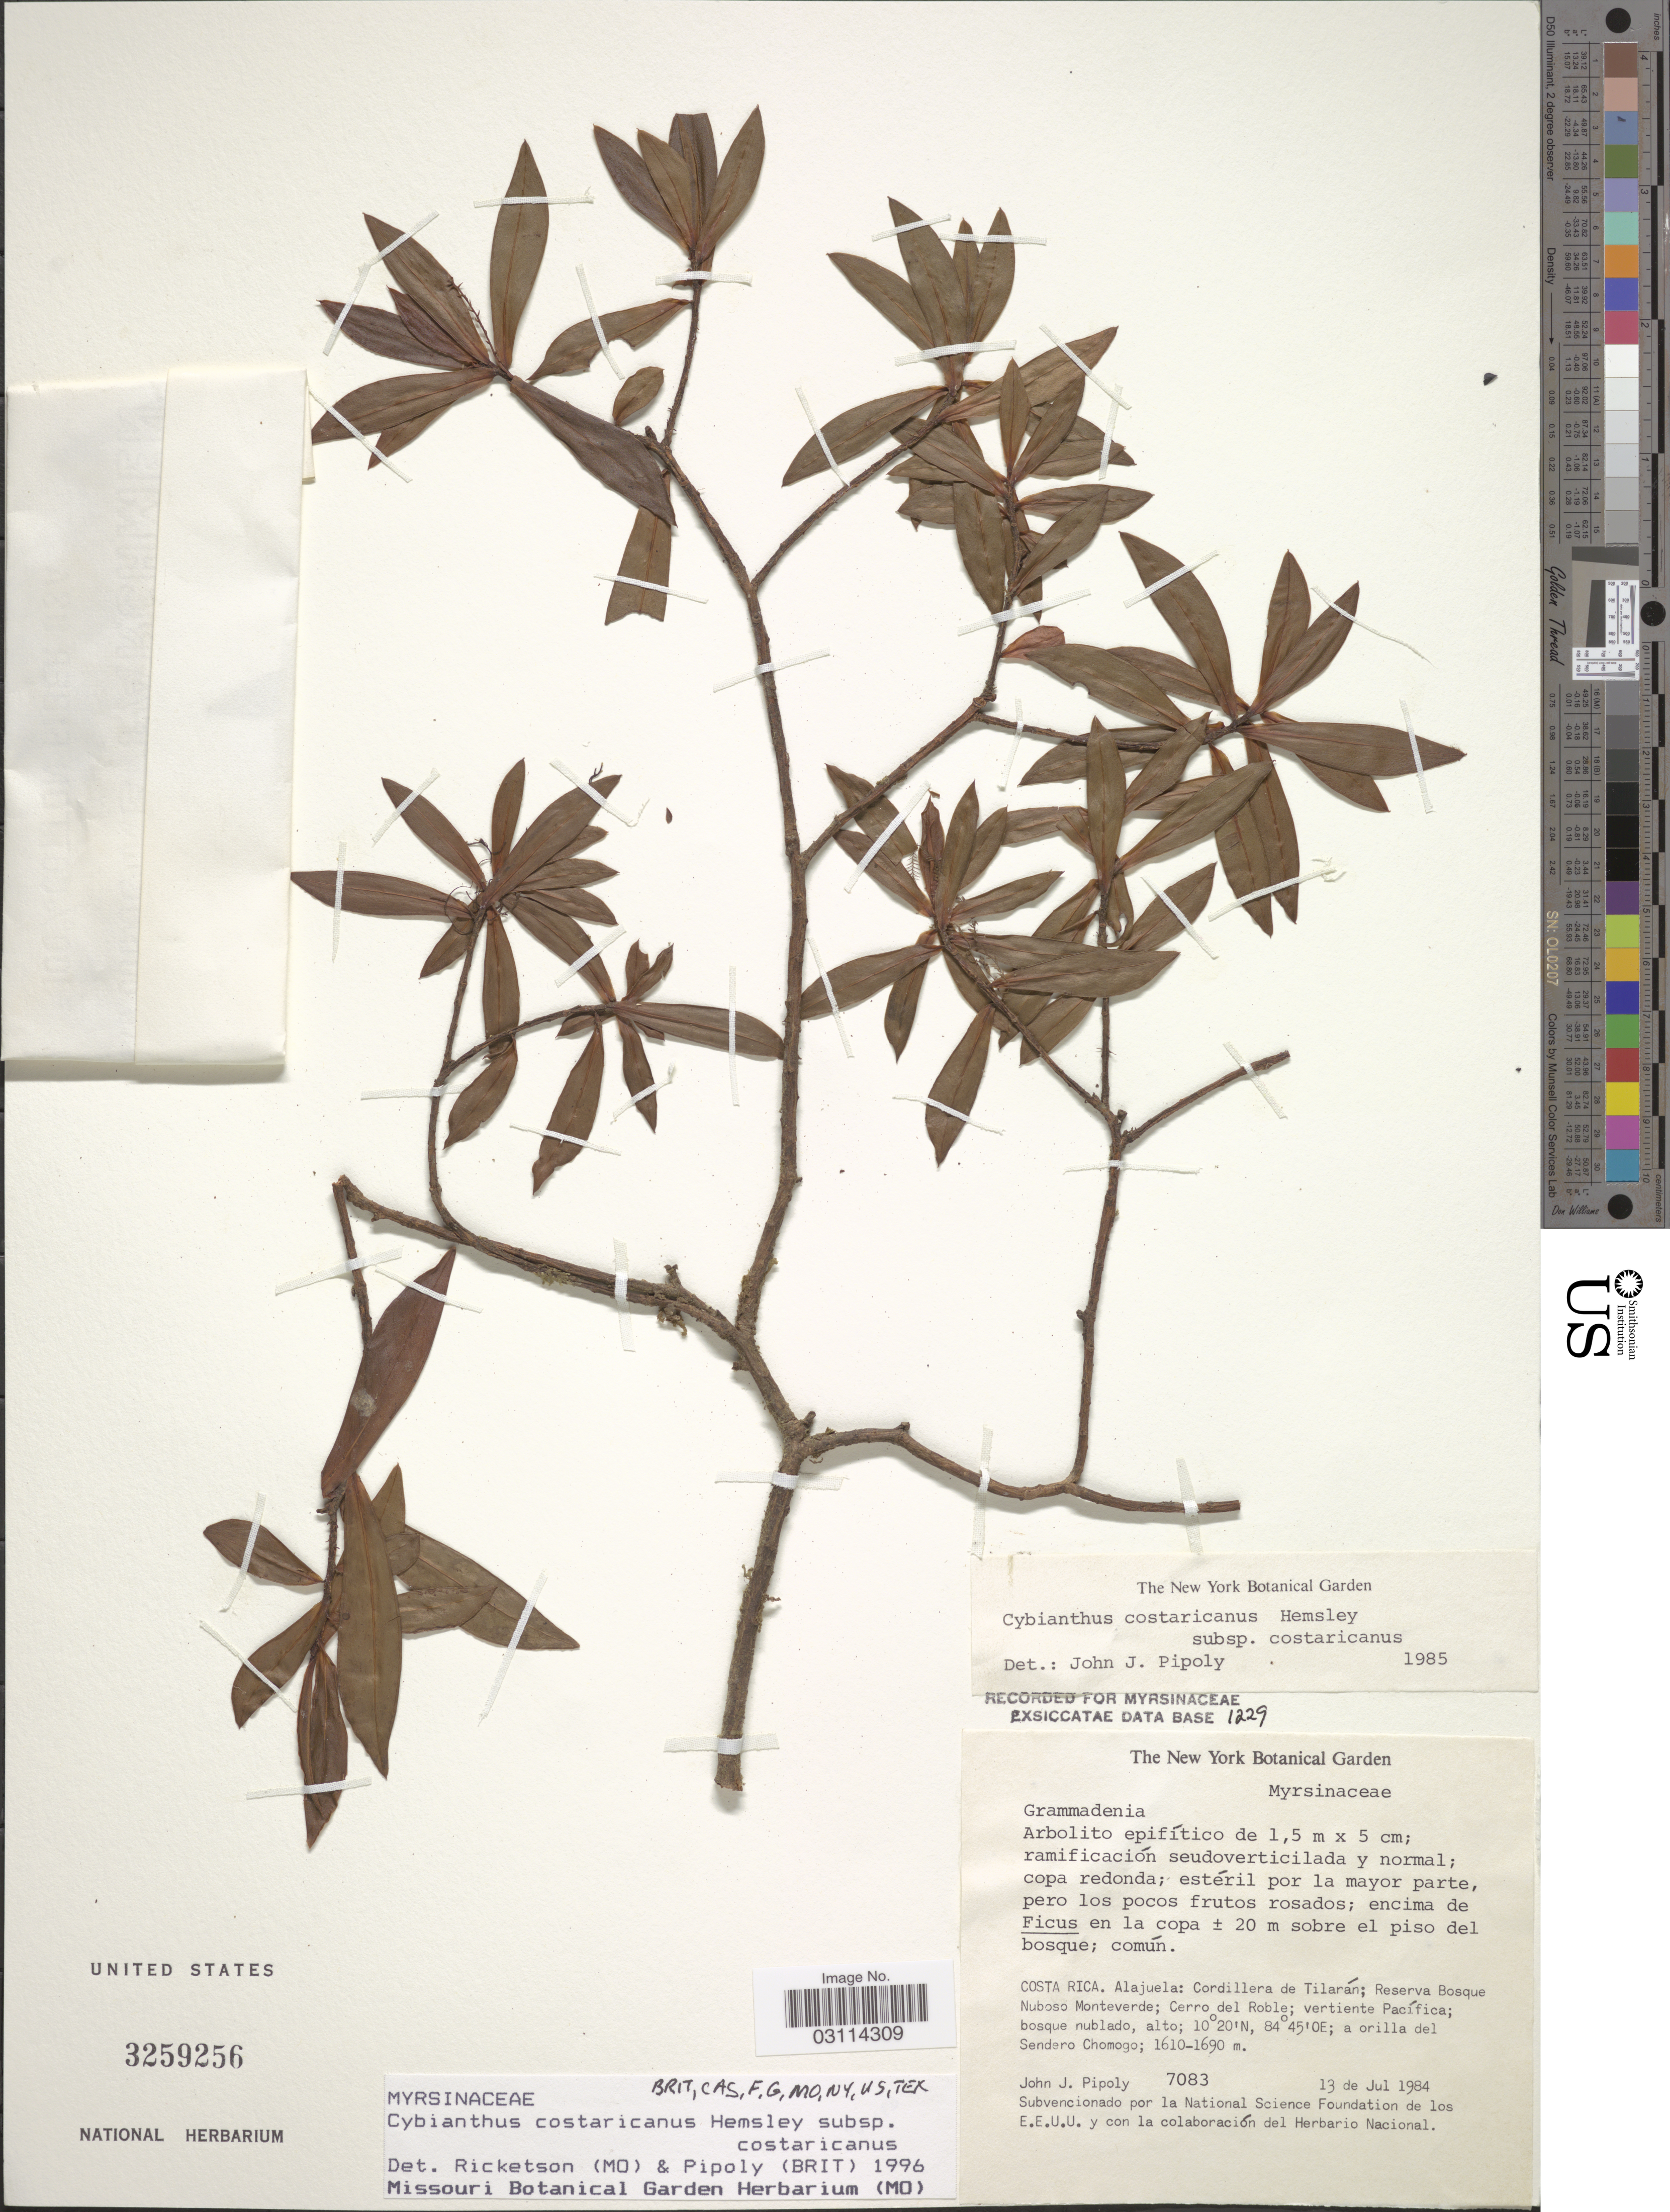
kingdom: Plantae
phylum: Tracheophyta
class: Magnoliopsida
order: Ericales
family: Primulaceae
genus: Cybianthus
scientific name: Cybianthus costaricanus subsp. costaricanus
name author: Hemsl.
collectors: J. J. Pipoly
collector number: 7083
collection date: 1984-07-13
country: Costa Rica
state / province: Alajuela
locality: Cordillera de Tilarán; Reserva Bosque Nuboso Monteverde; Cerro del Roble; vertiente Pacífica; bosque nublado; a orilla del Sendero Chomogo.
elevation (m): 1610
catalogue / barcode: US 3259256